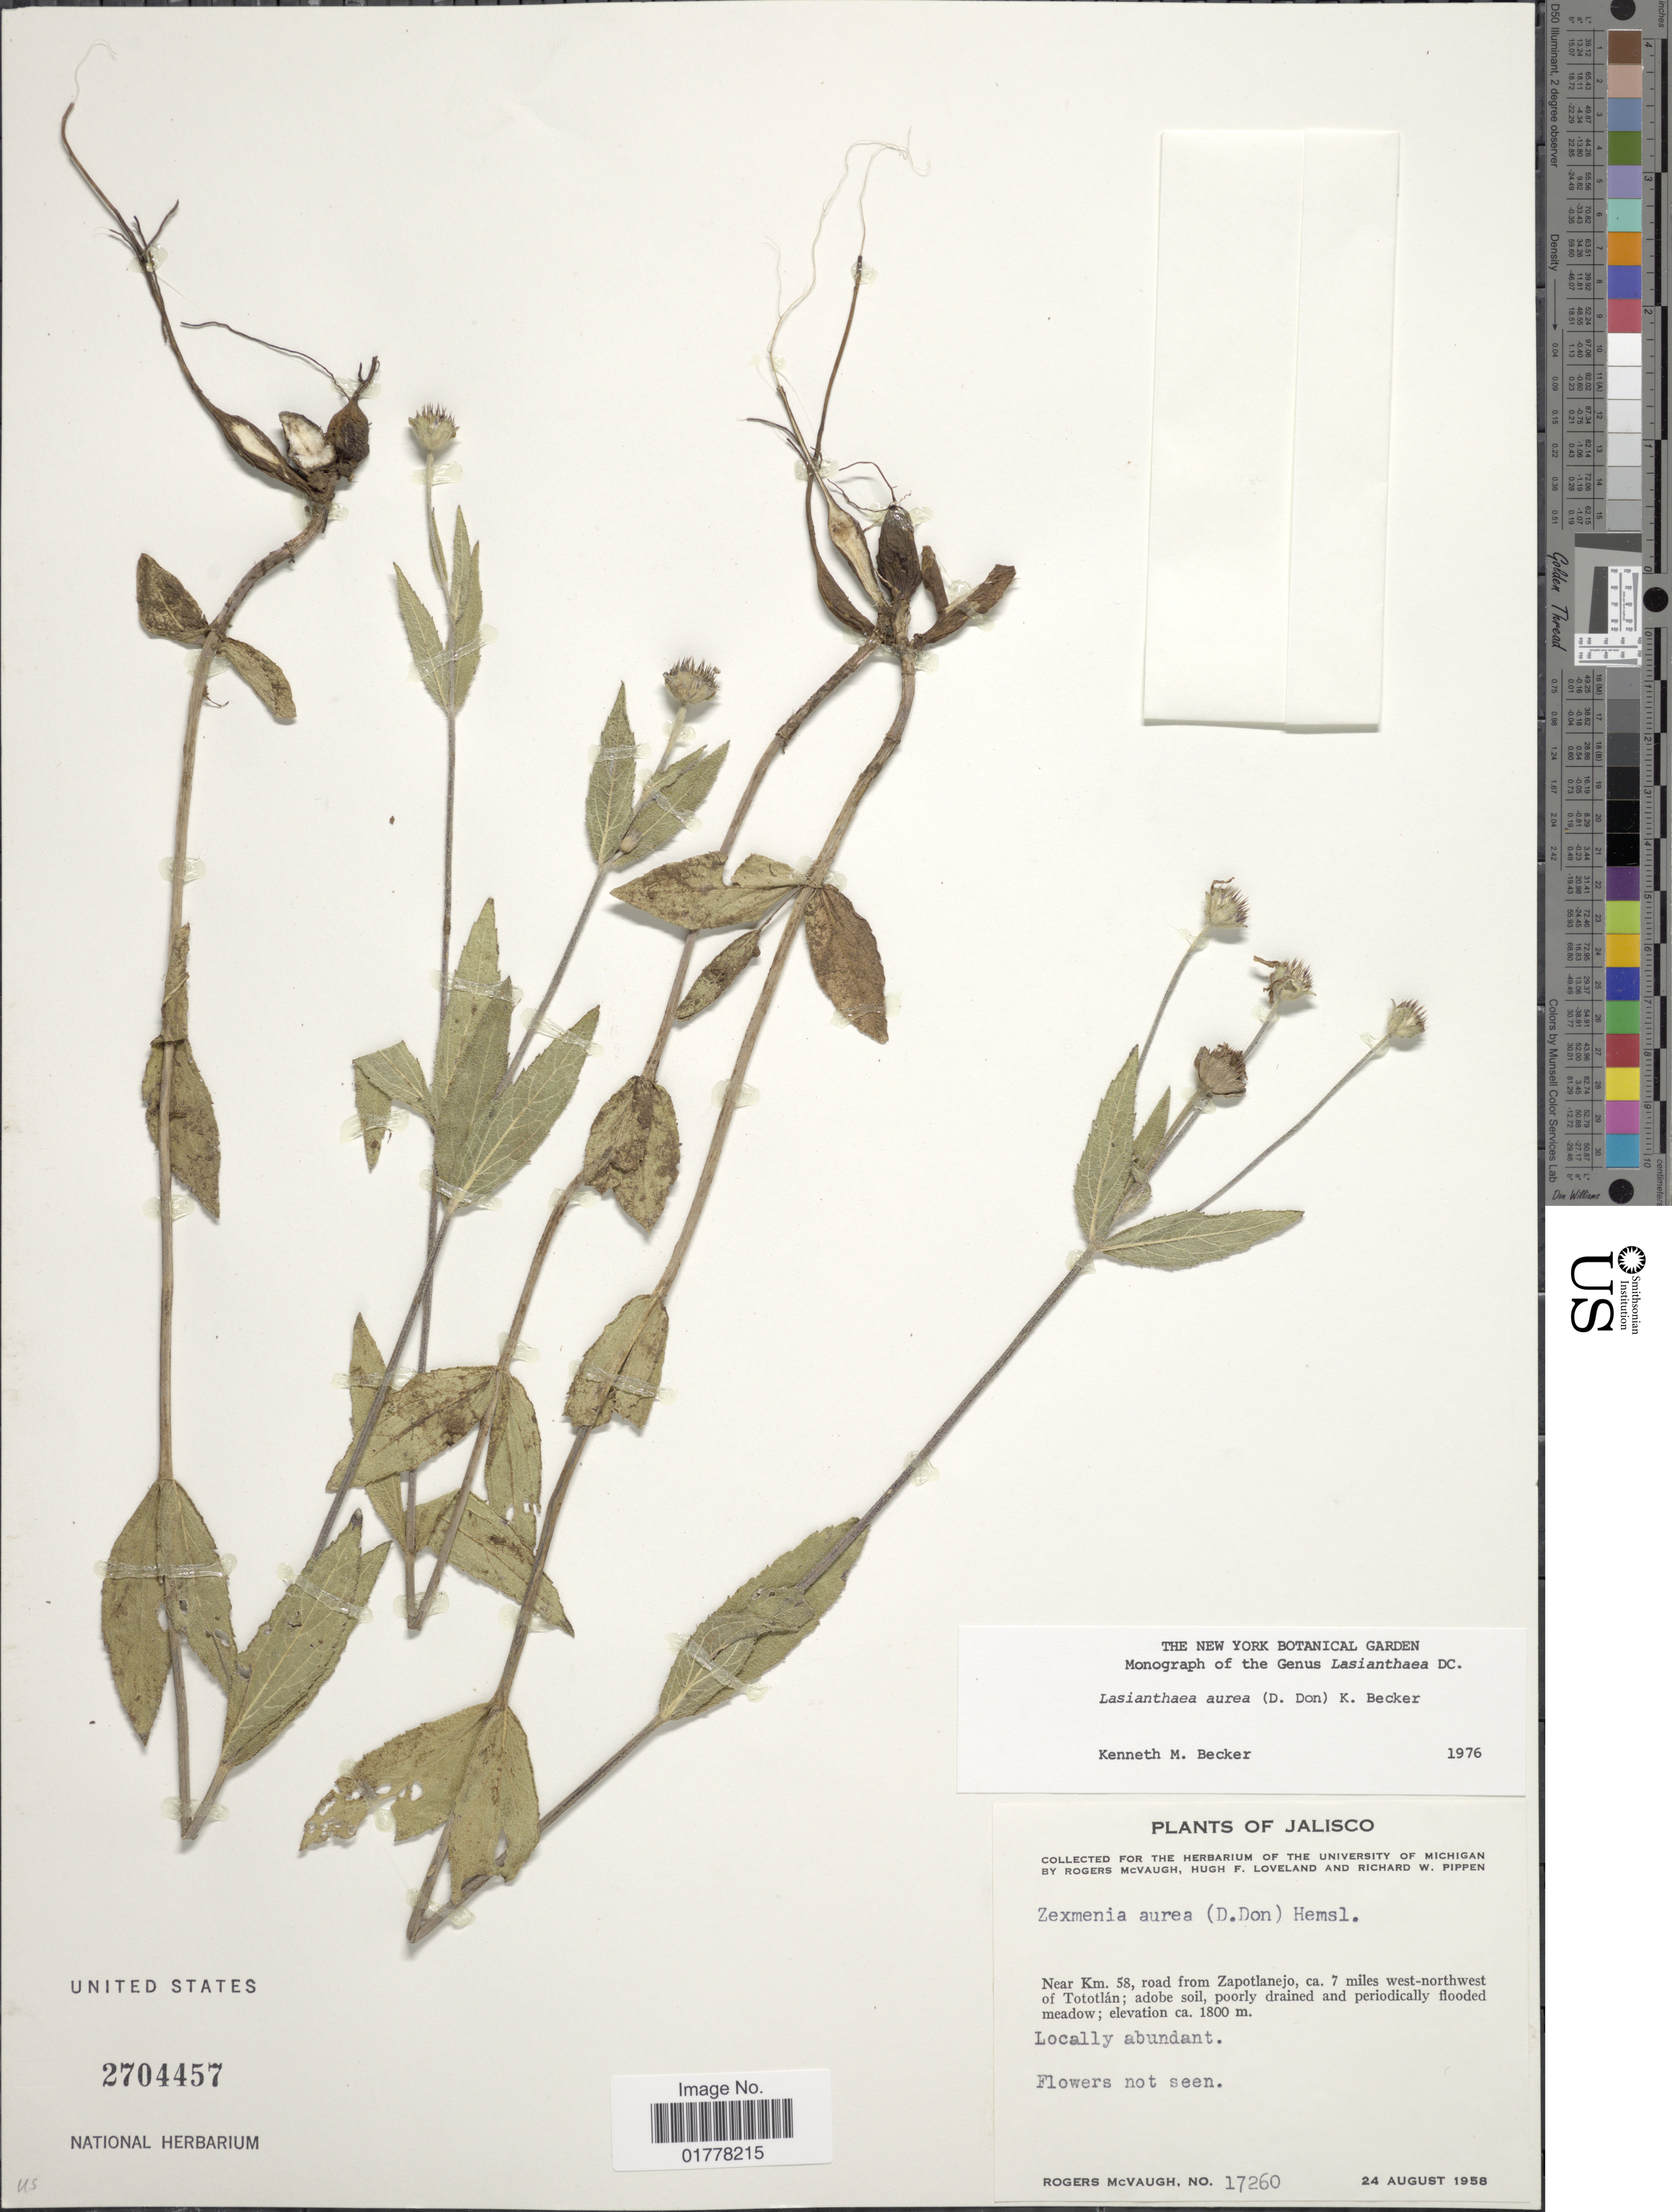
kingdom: Plantae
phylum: Tracheophyta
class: Magnoliopsida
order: Asterales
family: Asteraceae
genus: Lasianthaea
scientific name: Lasianthaea aurea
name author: (D. Don) K.M. Becker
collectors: R. McVaugh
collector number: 17260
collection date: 1958-08-24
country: Mexico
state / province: Jalisco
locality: Near Km. 58, road from Zapotlanejo, ca. 7 miles west-northwest of Tototlán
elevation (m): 1800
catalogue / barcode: US 2704457